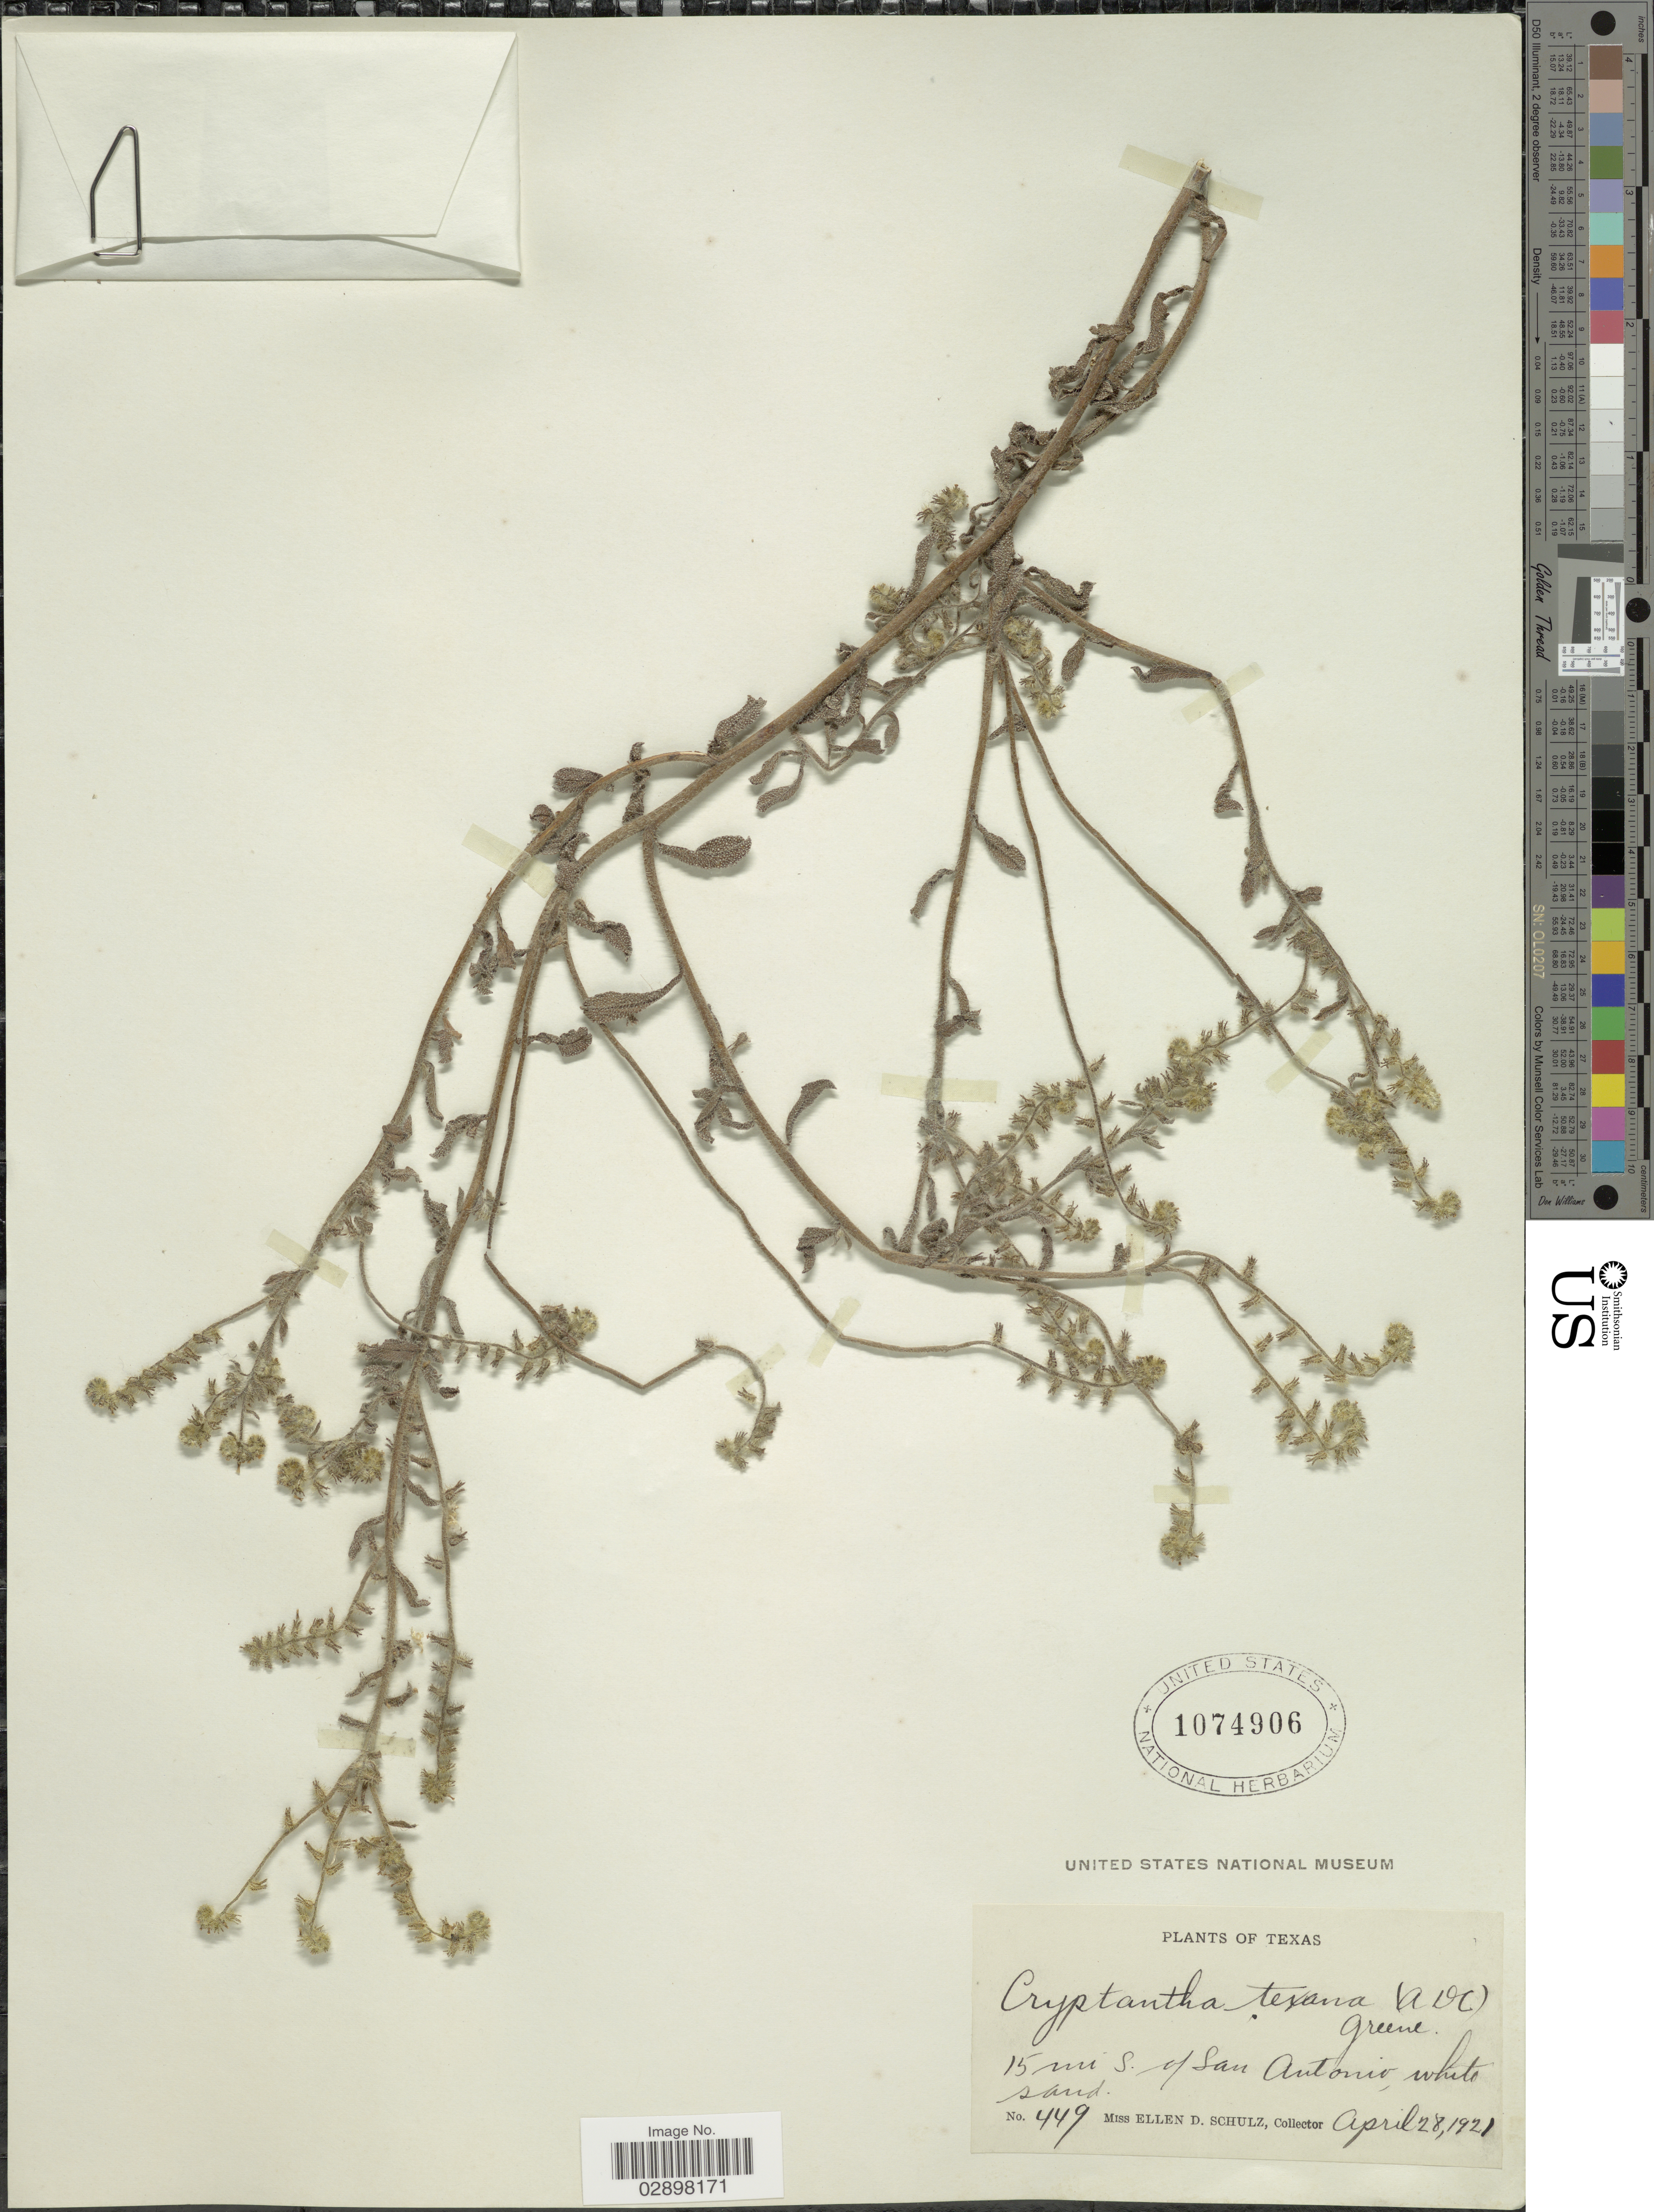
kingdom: Plantae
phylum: Tracheophyta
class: Magnoliopsida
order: Boraginales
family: Boraginaceae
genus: Cryptantha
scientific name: Cryptantha texana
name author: (A. DC.) Greene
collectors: E. D. Schulz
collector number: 449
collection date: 1921-04-28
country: United States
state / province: Texas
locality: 15 mi S. of San Antonio.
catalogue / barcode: US 1074906